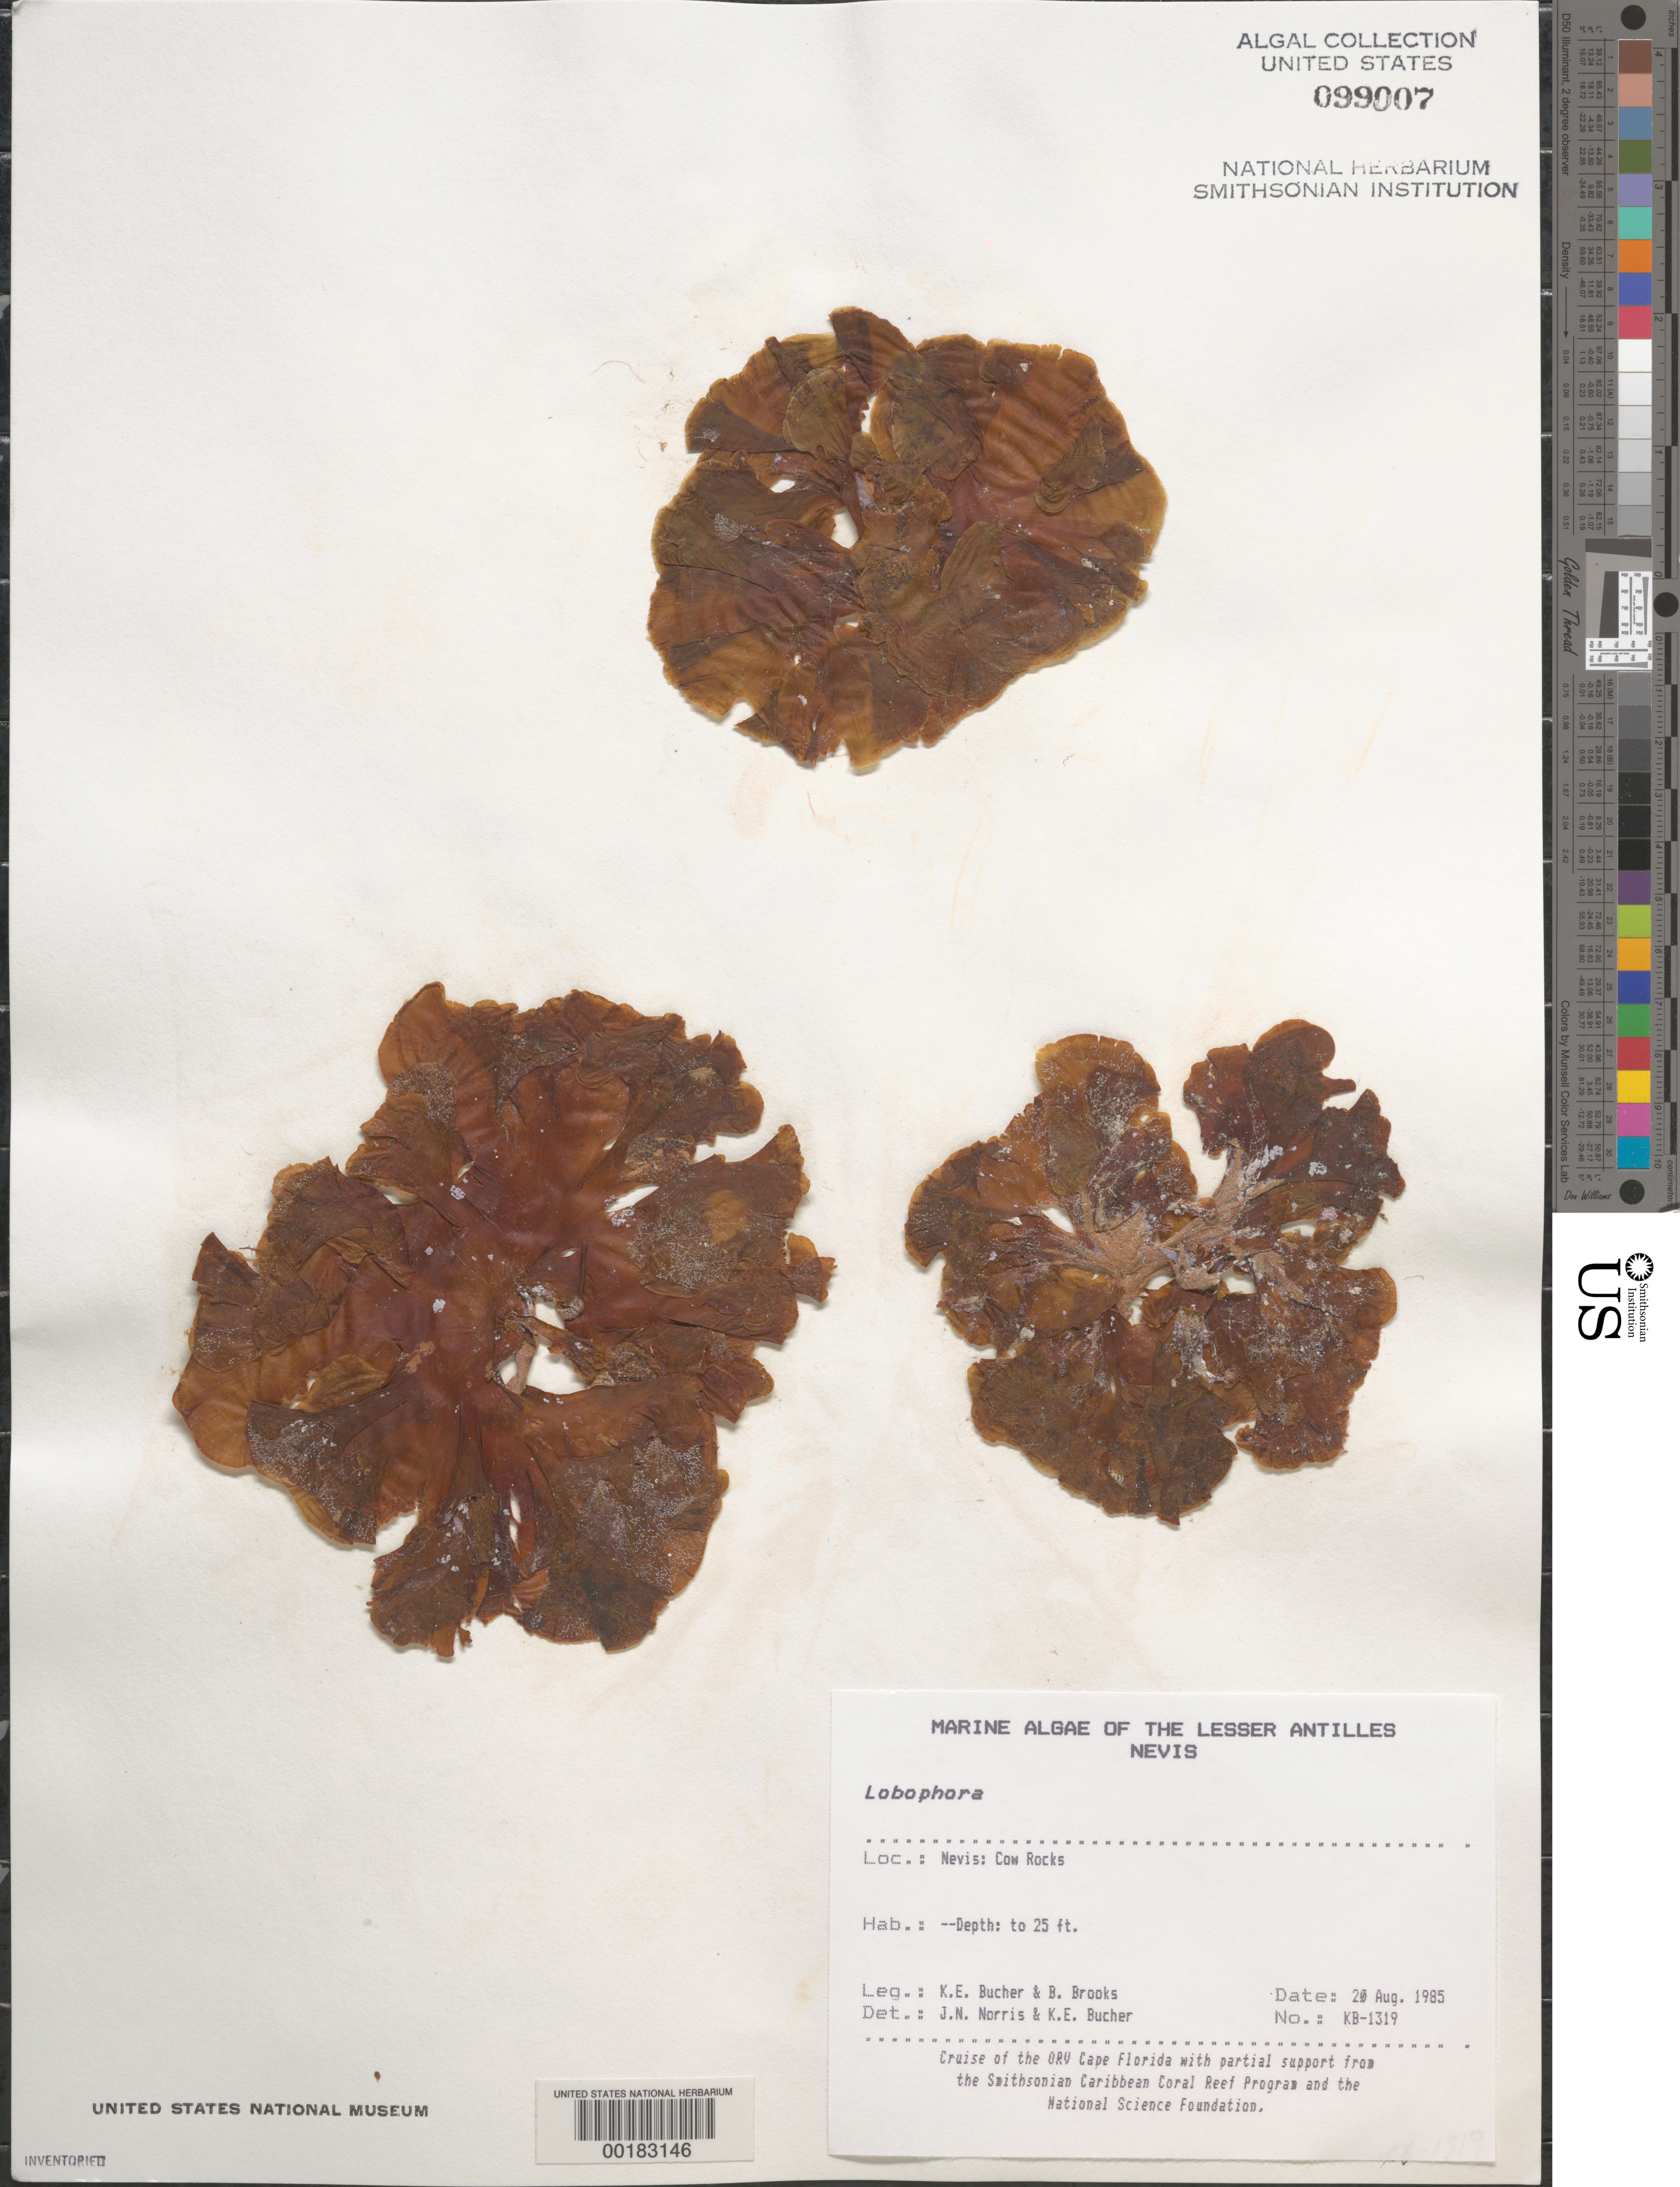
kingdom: Chromista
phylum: Ochrophyta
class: Phaeophyceae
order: Dictyotales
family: Dictyotaceae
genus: Lobophora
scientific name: Lobophora sp.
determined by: Norris, J. N.; Bucher, K. E.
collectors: K. E. Bucher & B. Brooks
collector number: Kb-1319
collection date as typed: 20 Aug 1985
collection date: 1985-08-20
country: St. Christopher-Nevis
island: Nevis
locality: Cow Rocks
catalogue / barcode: US 99007